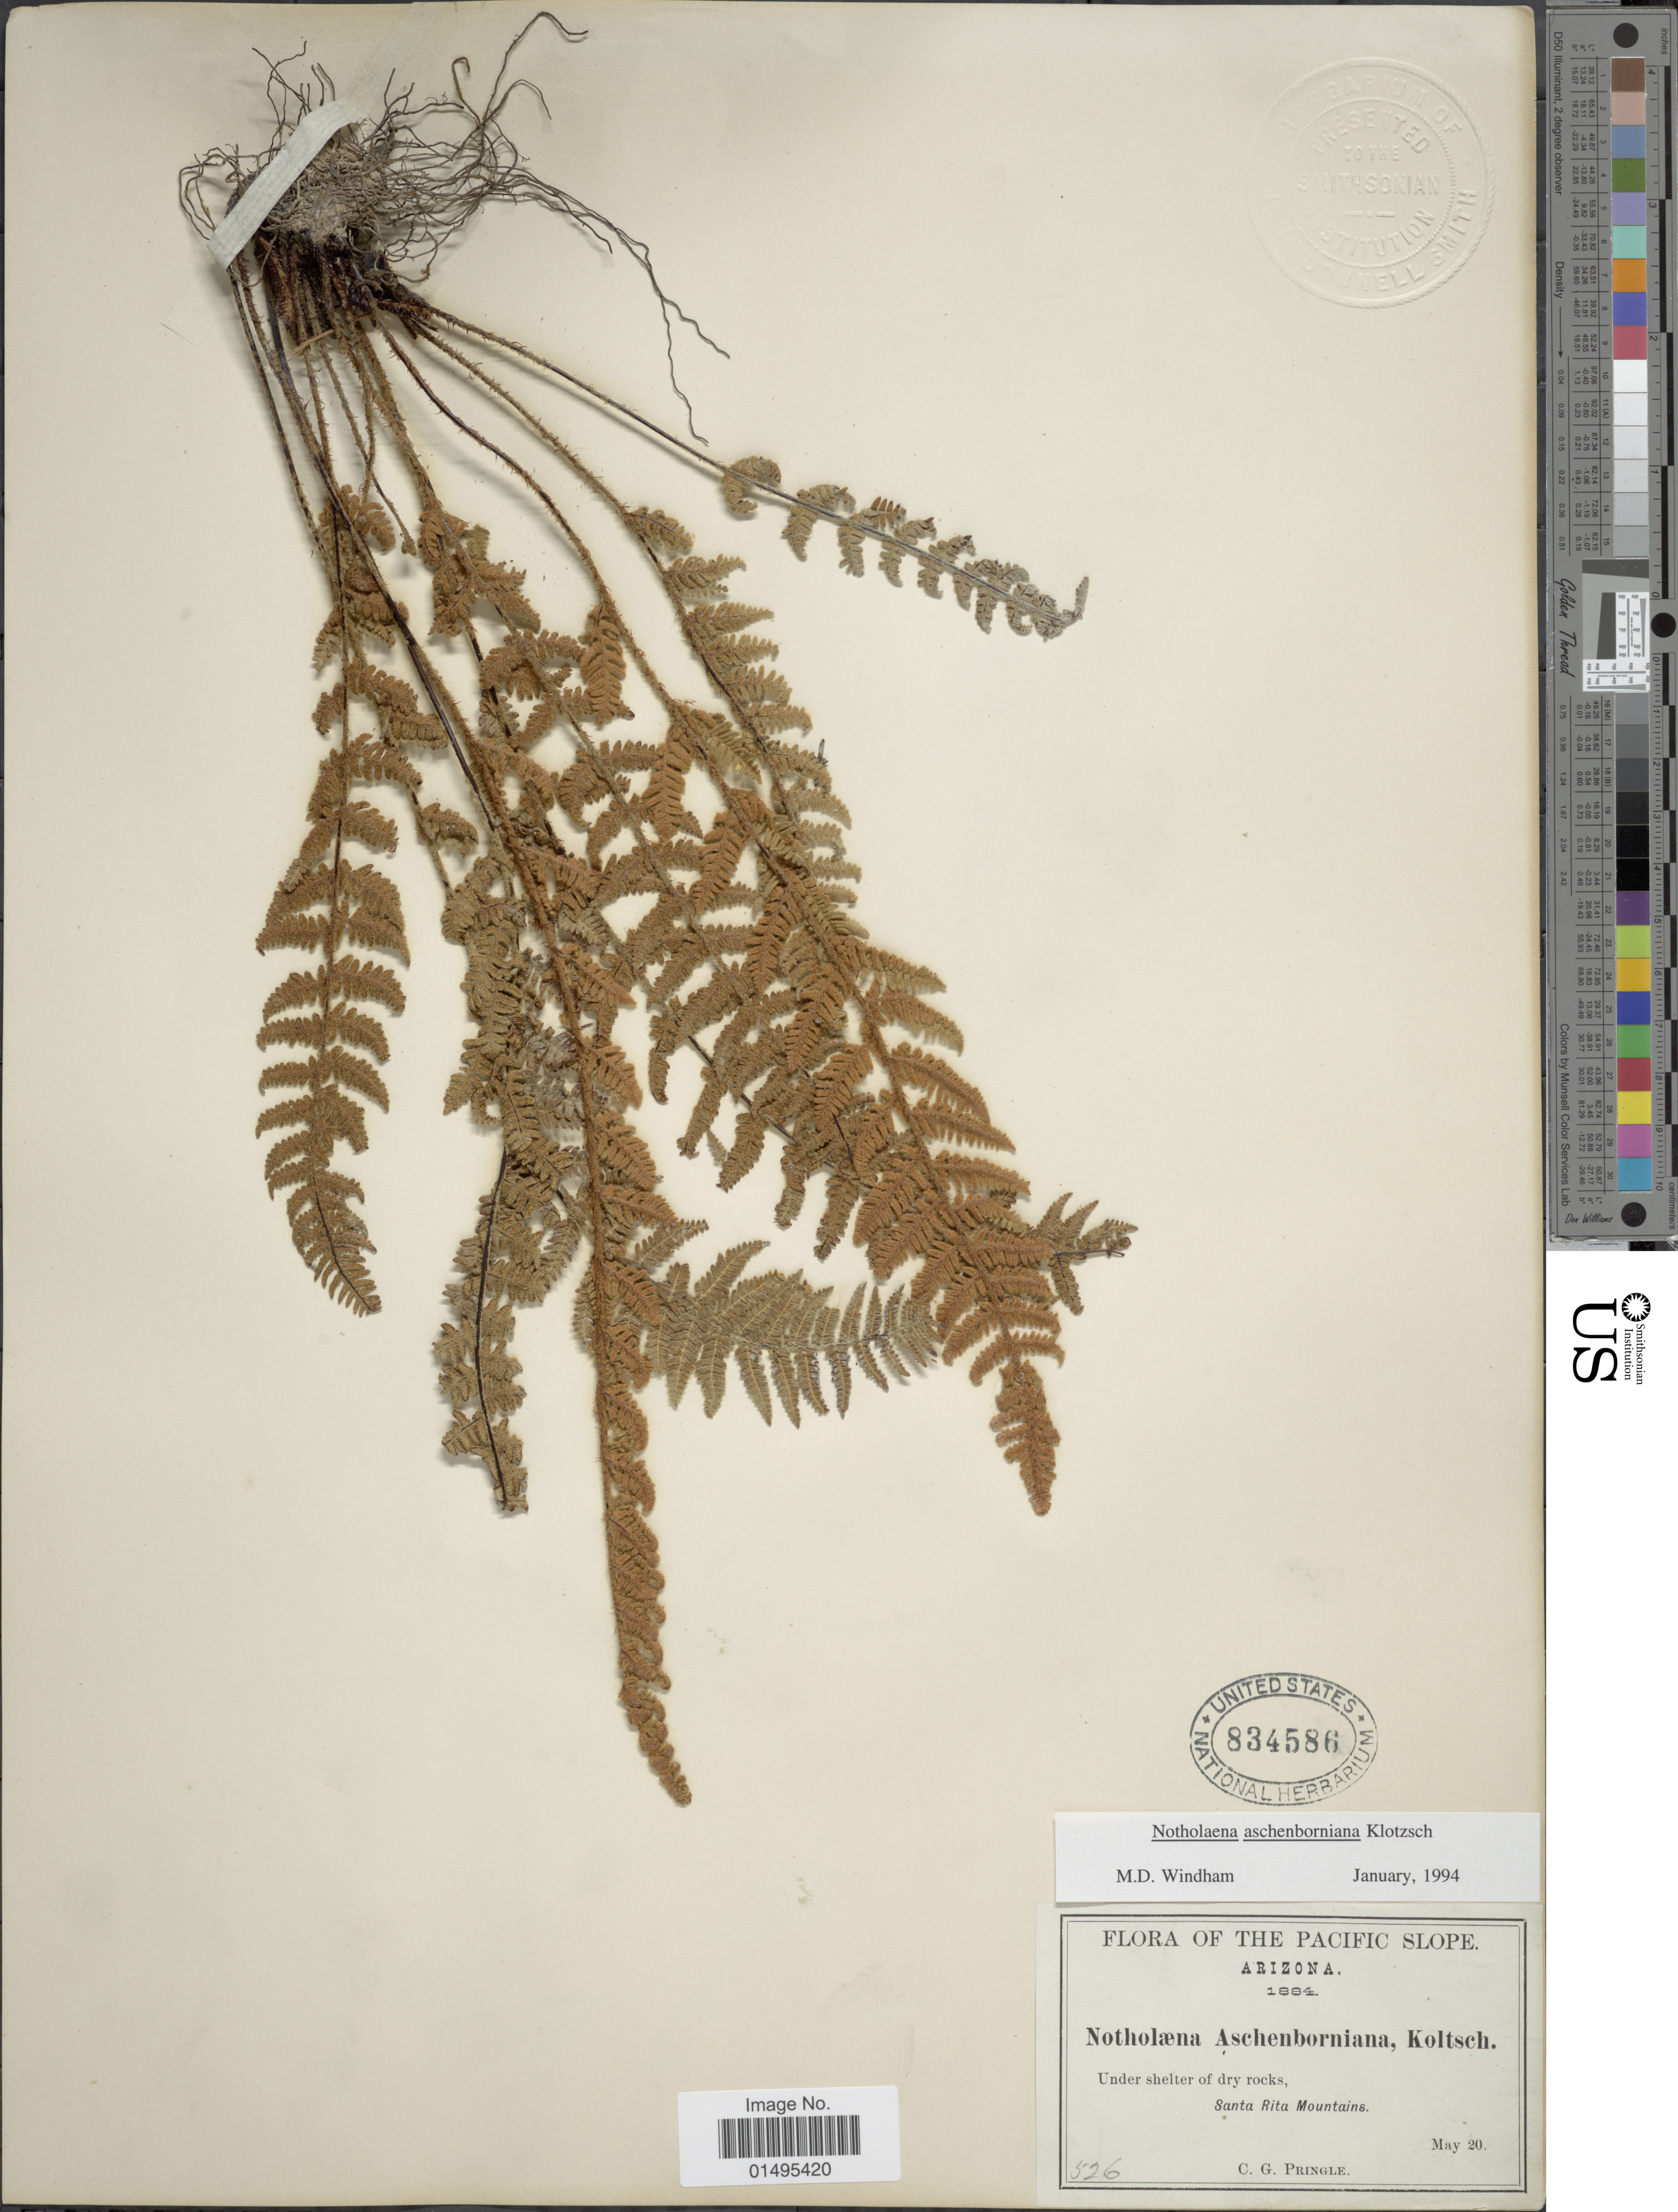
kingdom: Plantae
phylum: Tracheophyta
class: Polypodiopsida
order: Polypodiales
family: Pteridaceae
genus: Notholaena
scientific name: Notholaena aschenborniana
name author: Klotzsch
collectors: C. G. Pringle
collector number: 526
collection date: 1884-05-20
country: United States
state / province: Arizona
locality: Santa Rita Mountains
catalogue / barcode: US 834586